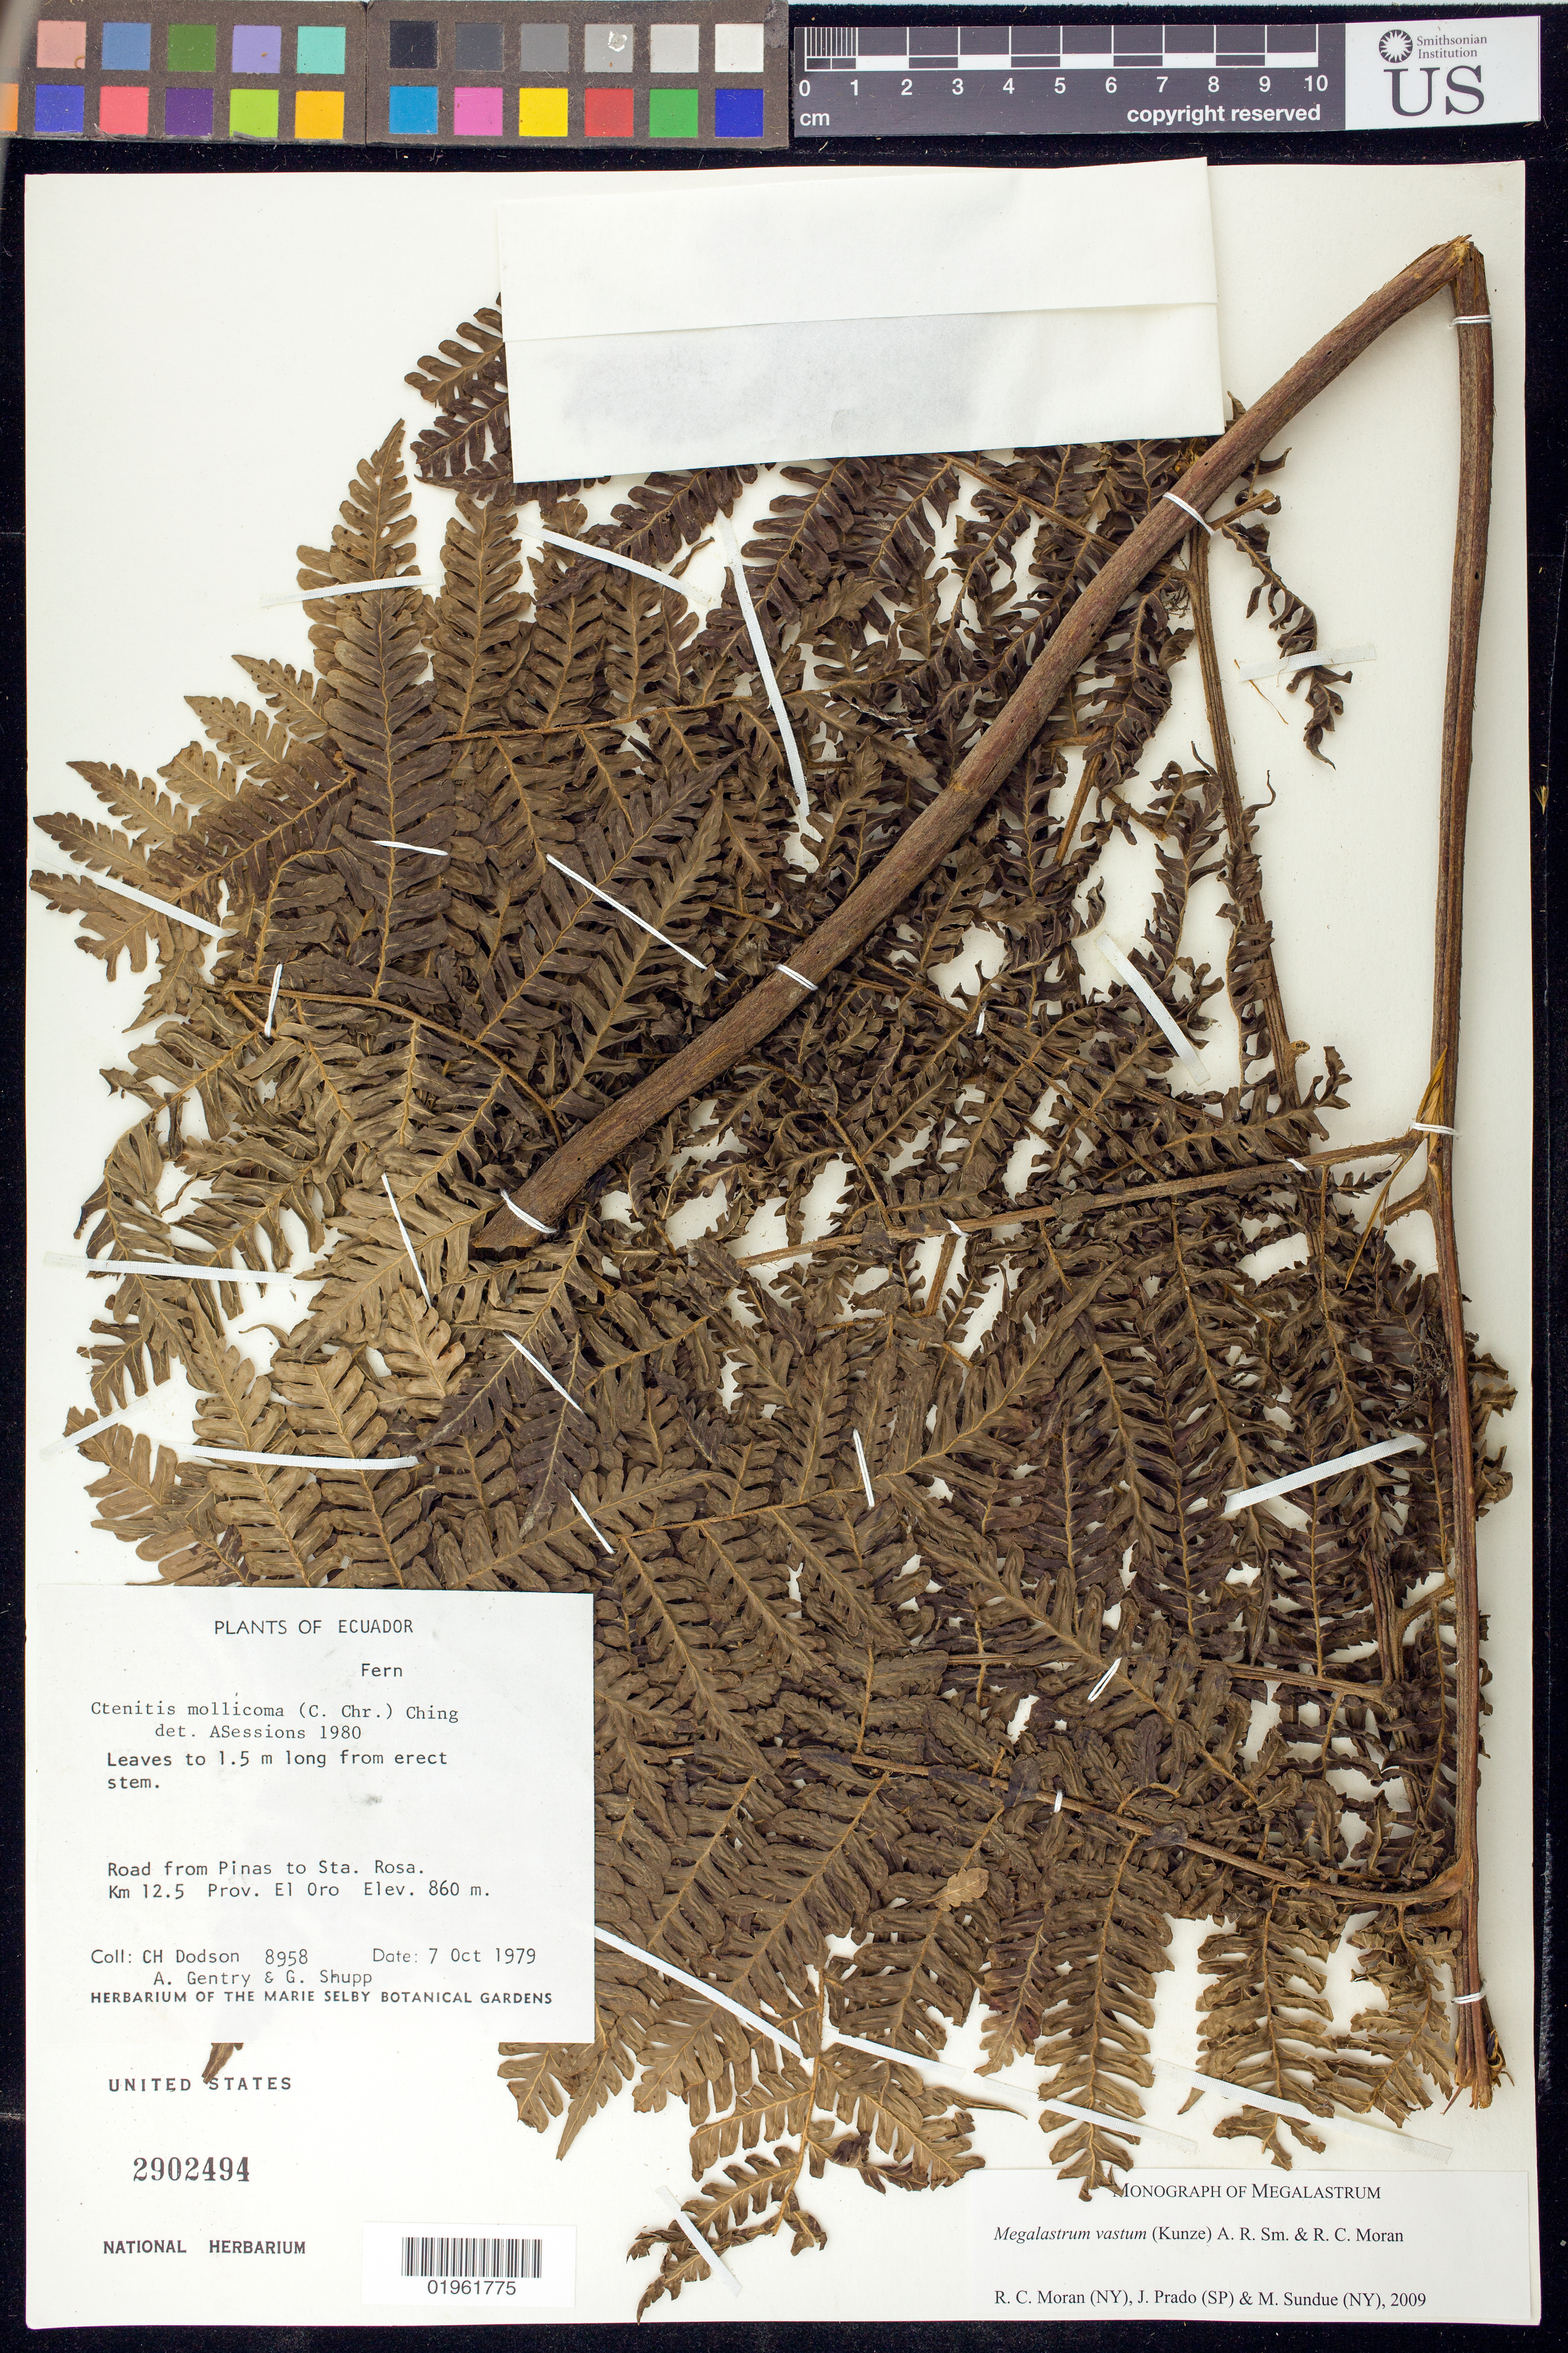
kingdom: Plantae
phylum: Tracheophyta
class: Polypodiopsida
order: Polypodiales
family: Dryopteridaceae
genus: Megalastrum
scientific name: Megalastrum vastum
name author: (Kunze) A.R. Sm. & R.C. Moran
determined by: Moran, R. C.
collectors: C. Dodson, A. H. Gentry & G. Shupp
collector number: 8958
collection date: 1979-10-07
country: Ecuador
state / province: El Oro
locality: Road from Pinas to Sta. Rosa, km 12.5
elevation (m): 860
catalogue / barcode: US 2902494